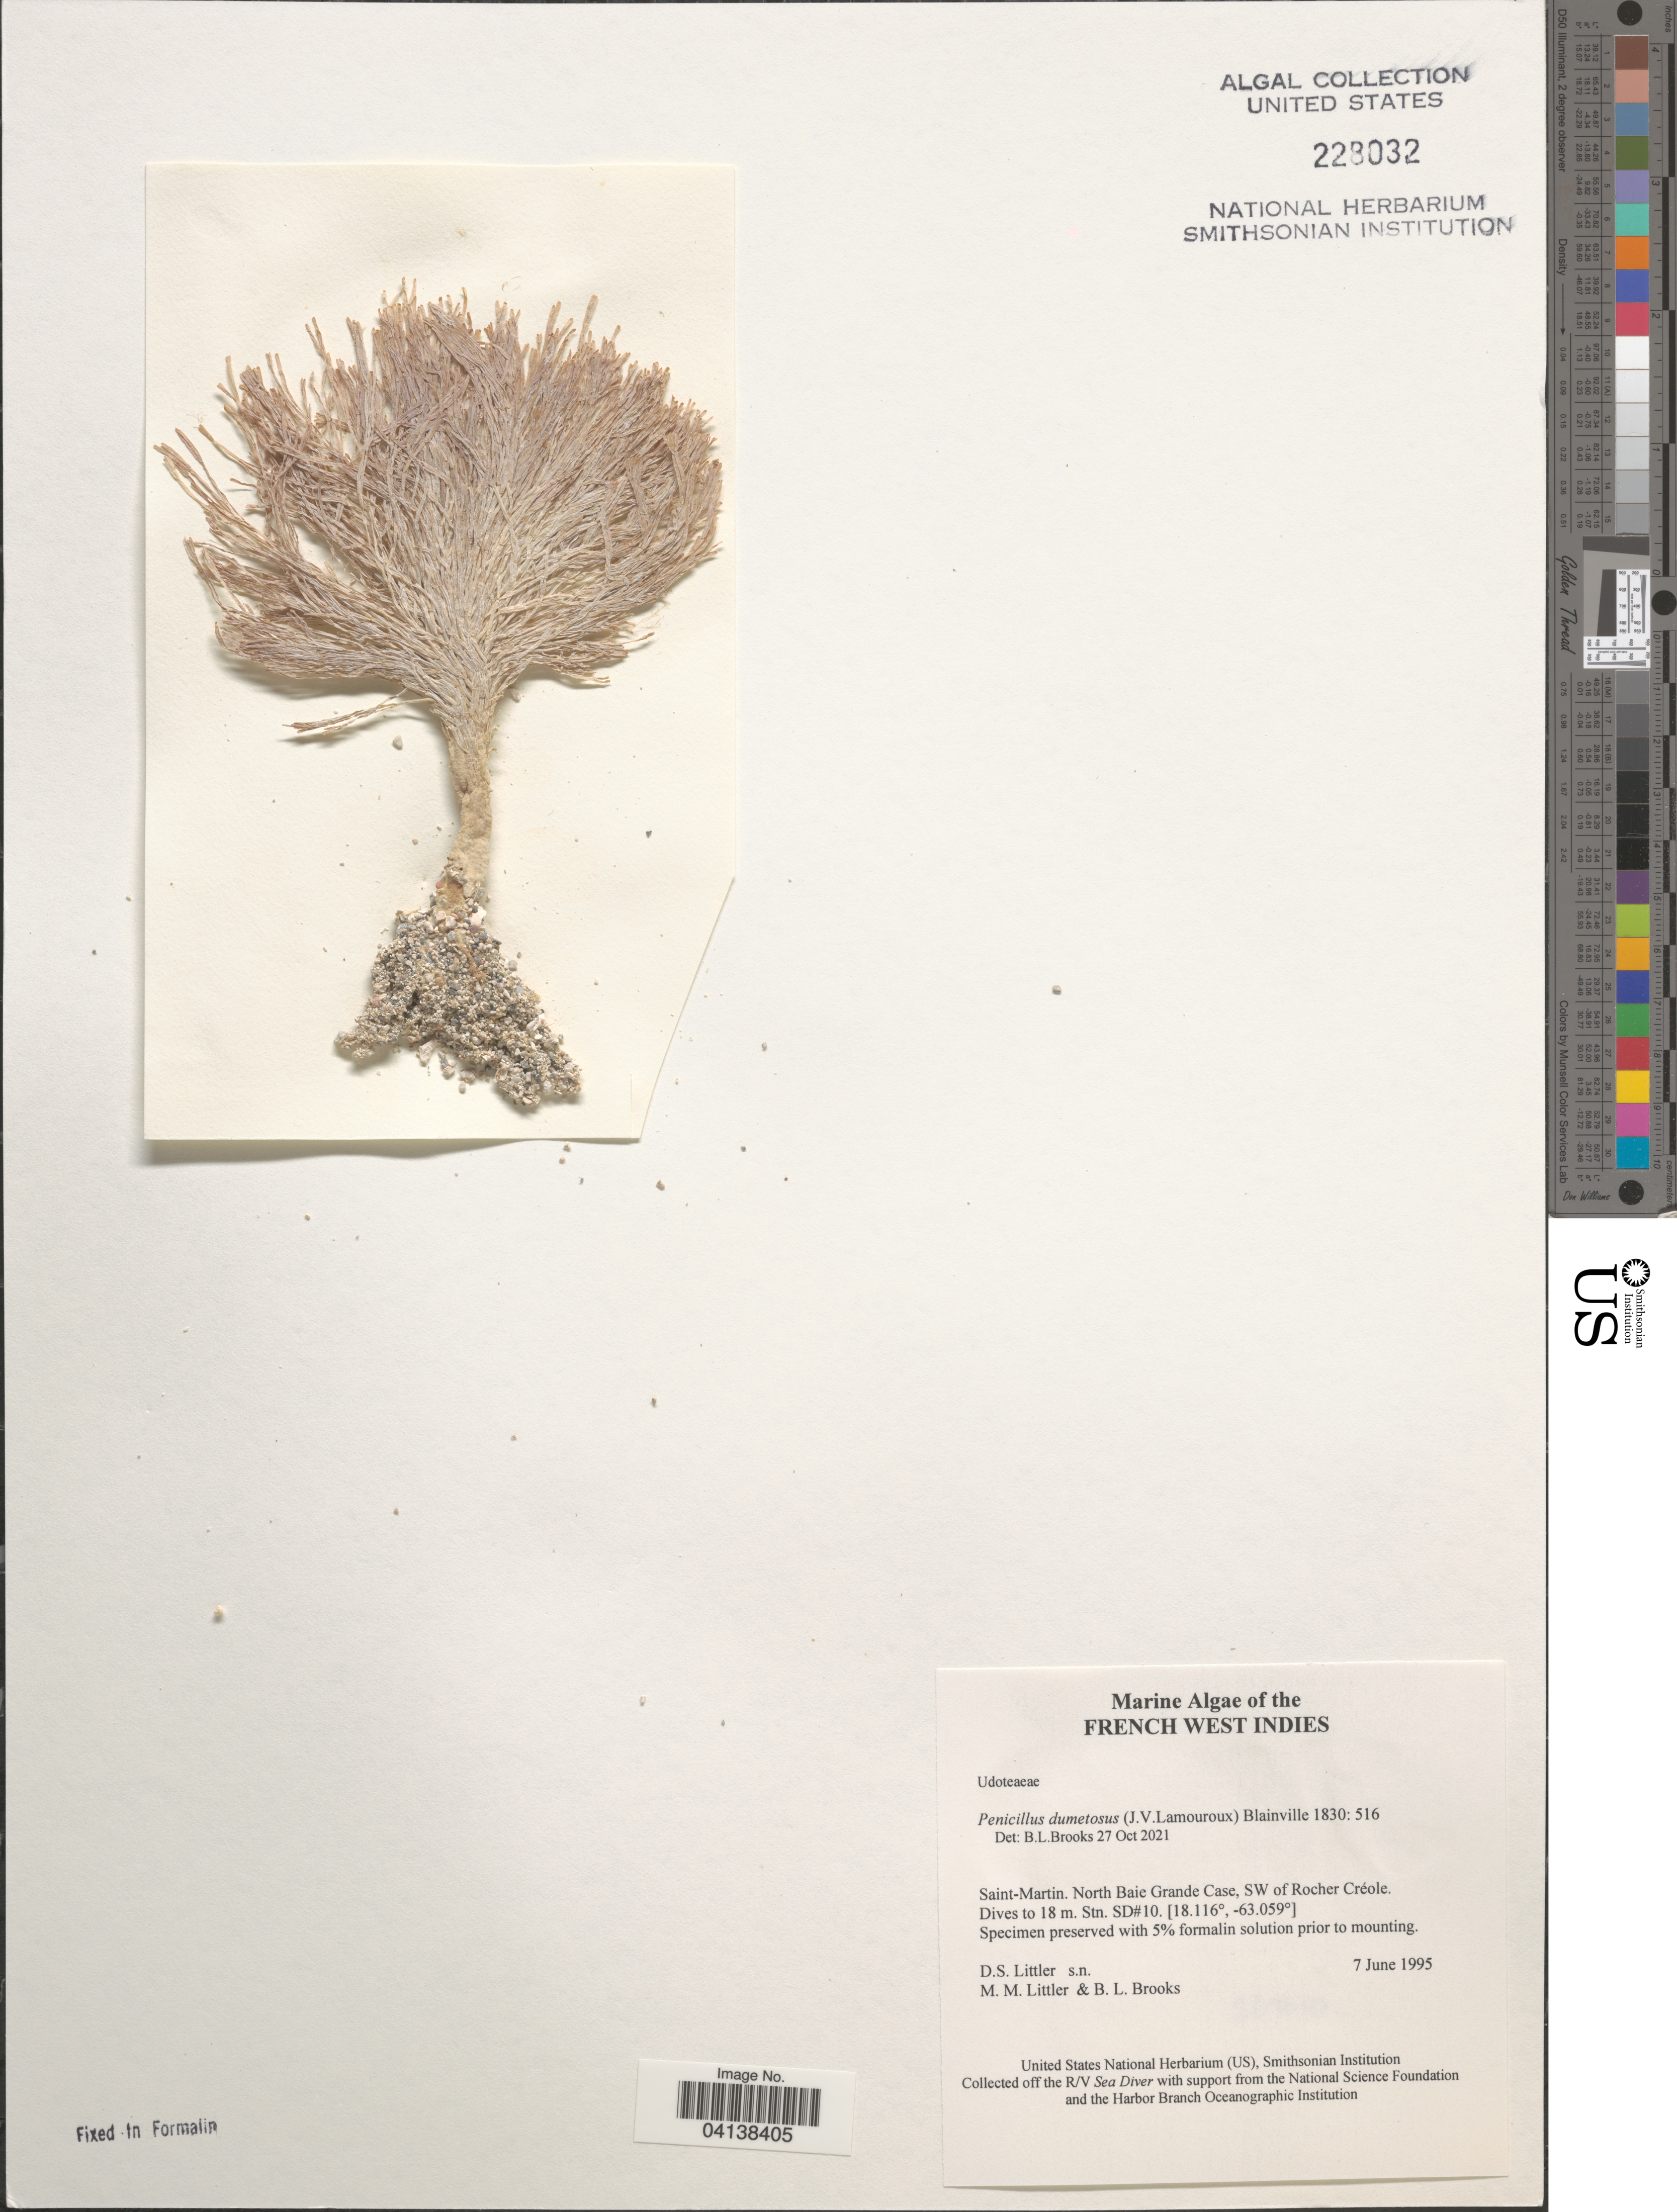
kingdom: Plantae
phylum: Chlorophyta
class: Ulvophyceae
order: Bryopsidales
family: Udoteaceae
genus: Penicillus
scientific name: Penicillus dumetosus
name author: (J.V.Lamouroux) Blainville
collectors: D. S. Littler & B. Brooks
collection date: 1995-06-07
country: Saint Martin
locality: French West Indies. Saint-Martin. North Baie Grande Case, SW of Rocher Créole. Stn. SD#10.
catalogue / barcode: US 228032